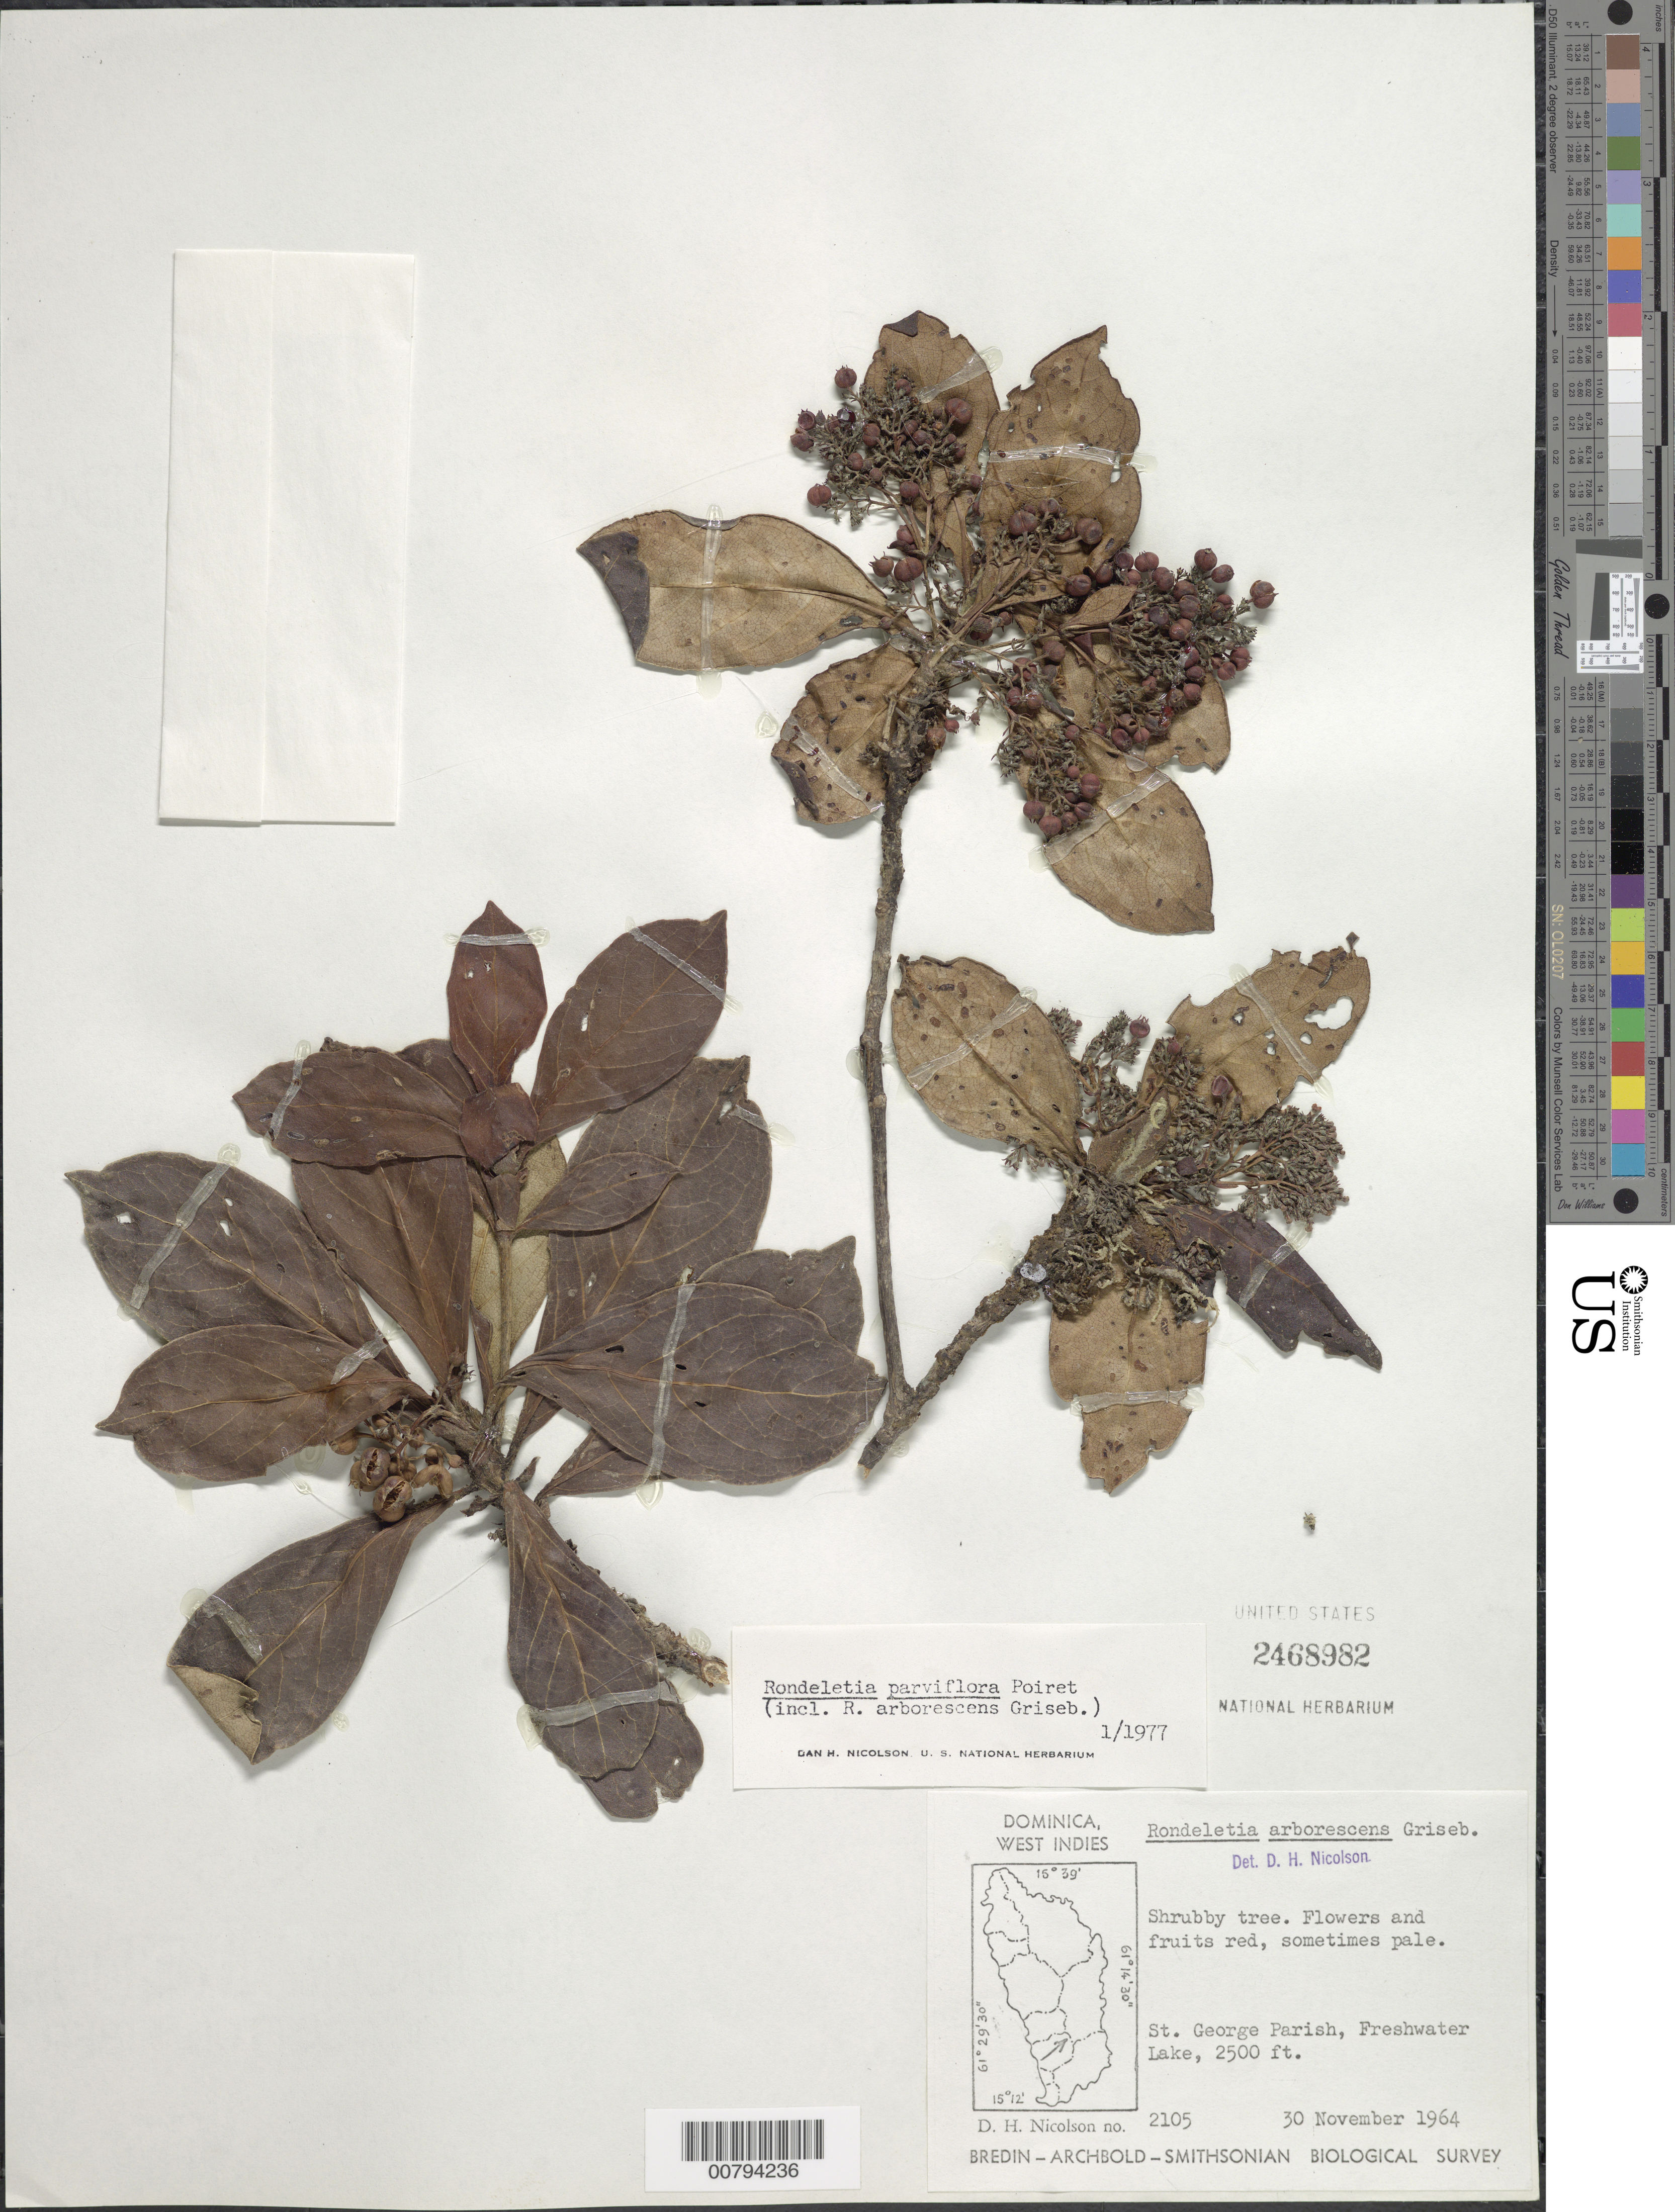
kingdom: Plantae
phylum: Tracheophyta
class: Magnoliopsida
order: Gentianales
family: Rubiaceae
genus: Rondeletia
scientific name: Rondeletia parviflora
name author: Poir.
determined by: Nicolson, Dan H.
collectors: D. H. Nicolson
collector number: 2105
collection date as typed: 30 Nov 1964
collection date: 1964-11-30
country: Dominica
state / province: St. George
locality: Freshwater lake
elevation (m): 762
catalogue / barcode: US 2468982